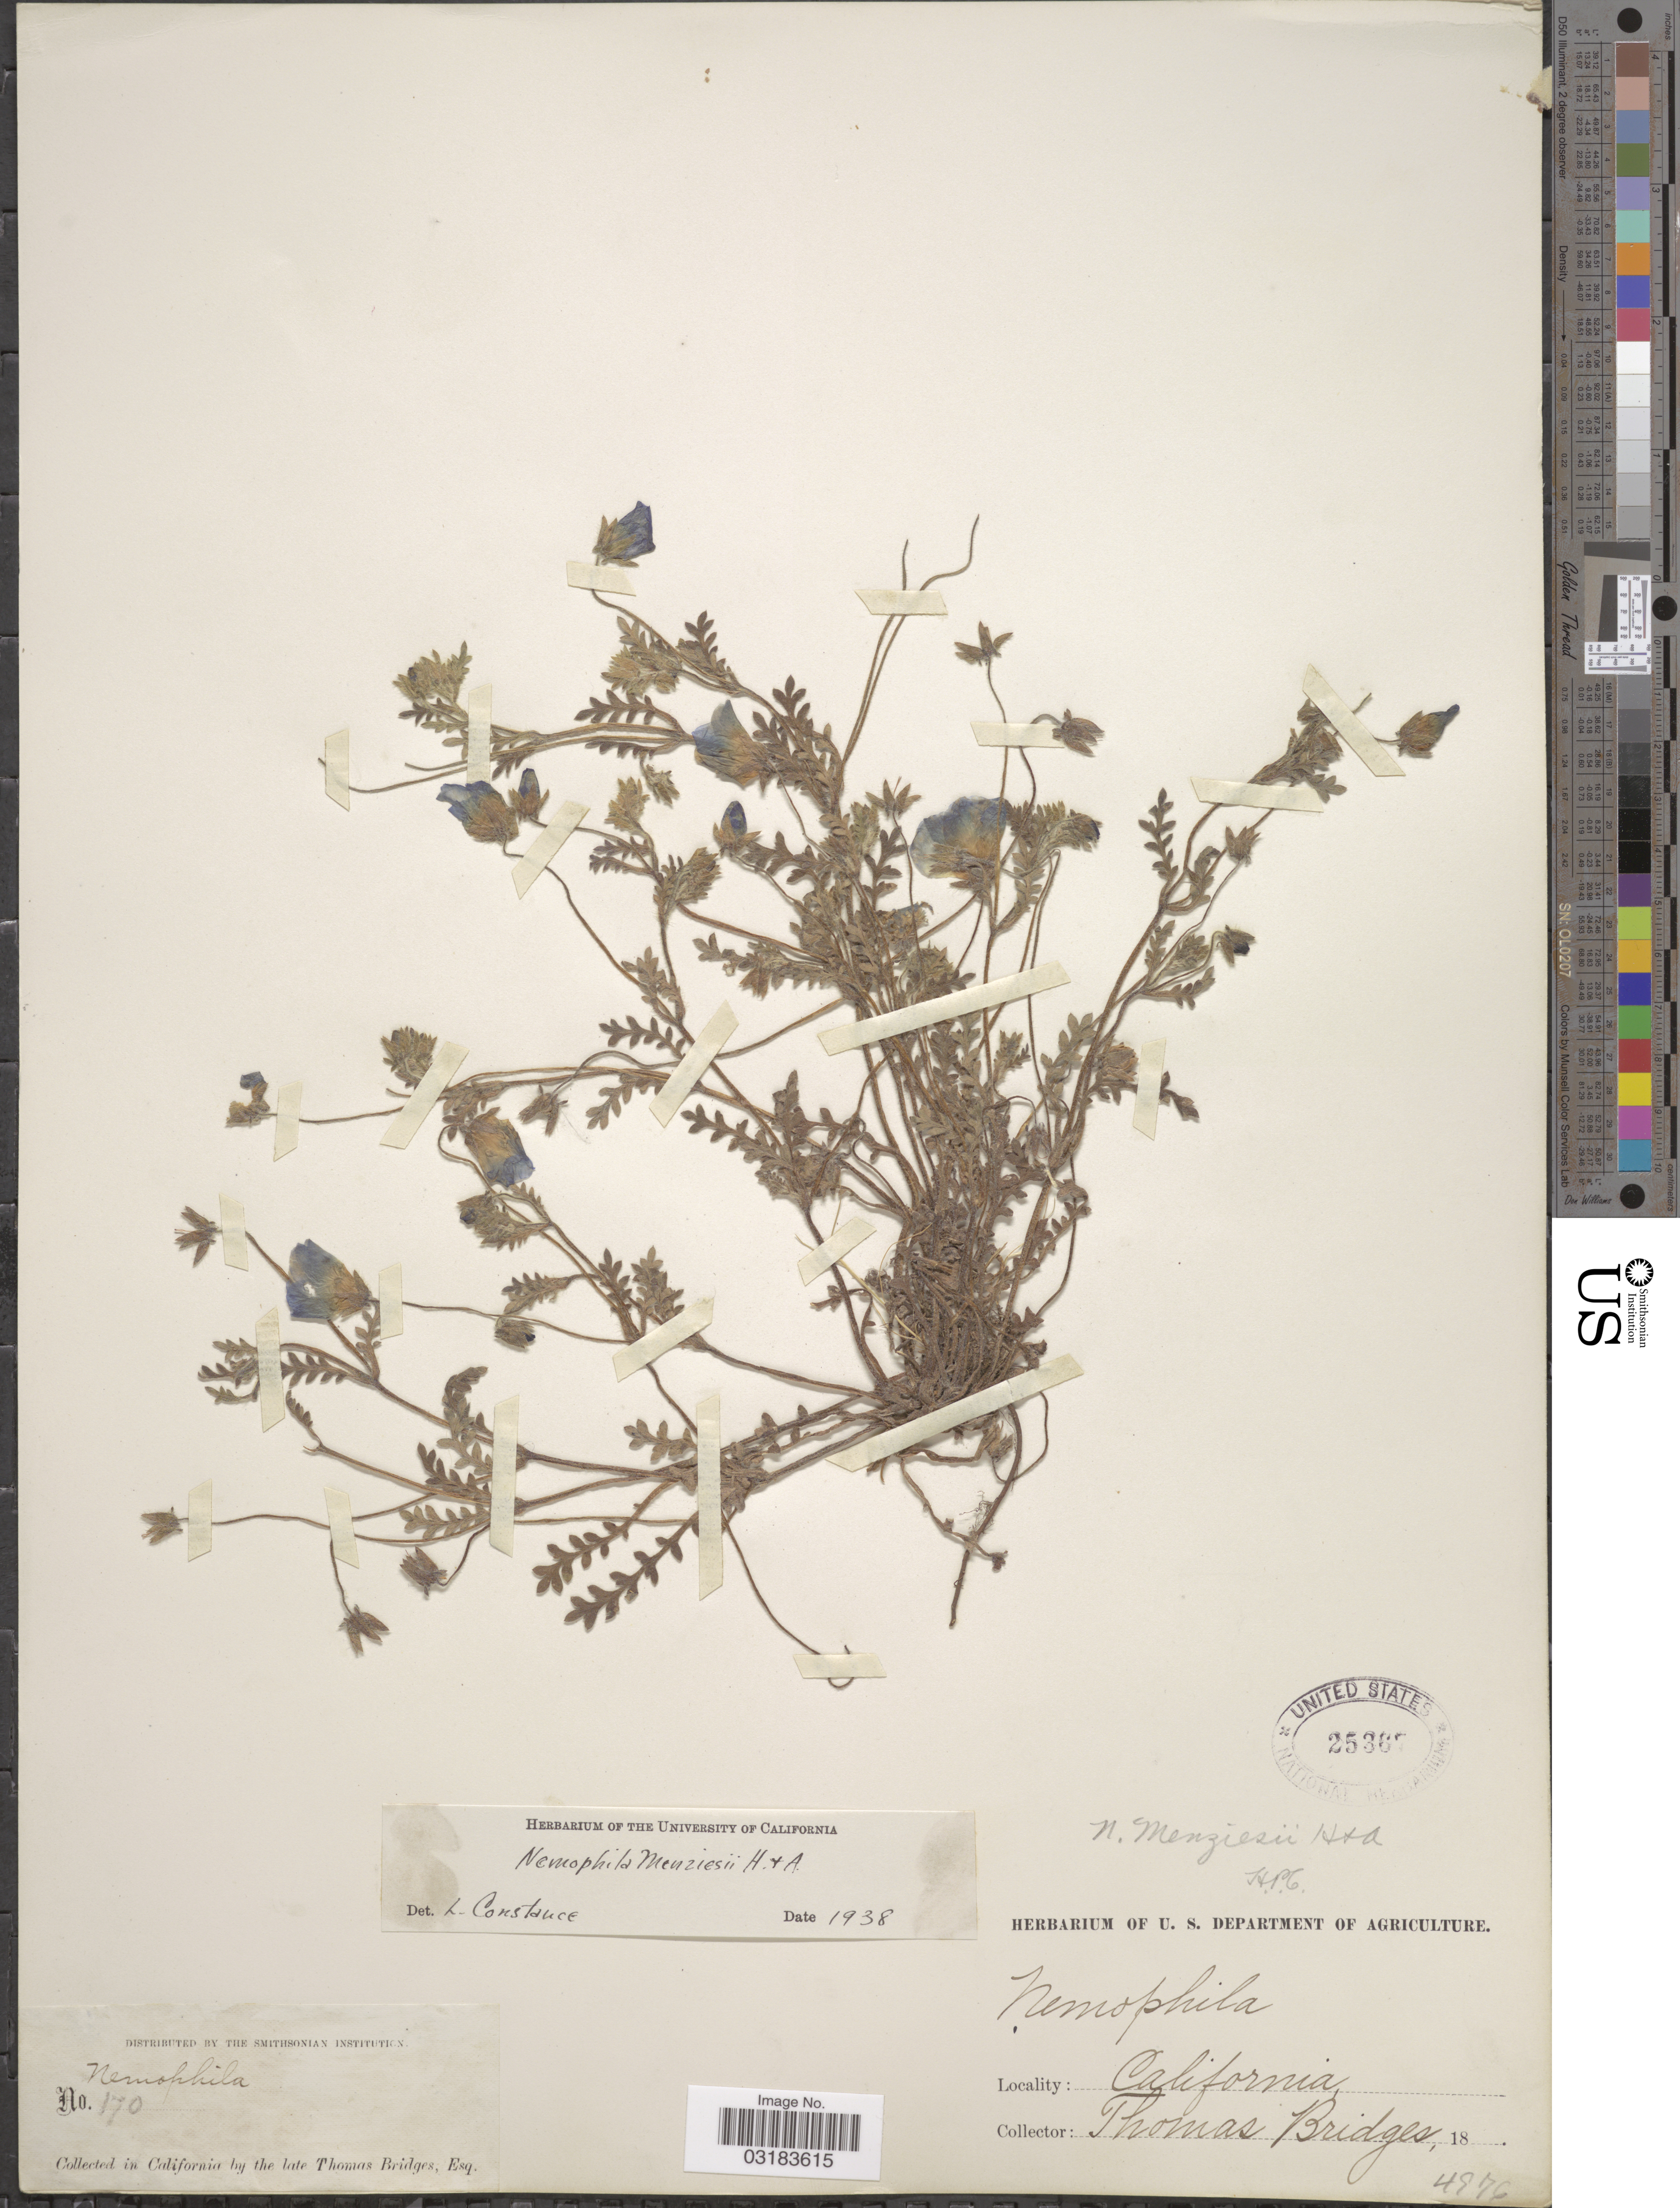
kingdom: Plantae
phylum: Tracheophyta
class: Magnoliopsida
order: Boraginales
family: Hydrophyllaceae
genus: Nemophila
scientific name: Nemophila menziesii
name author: Hook. & Arn.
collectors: T. Bridges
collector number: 170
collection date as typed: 18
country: United States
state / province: California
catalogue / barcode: US 25367